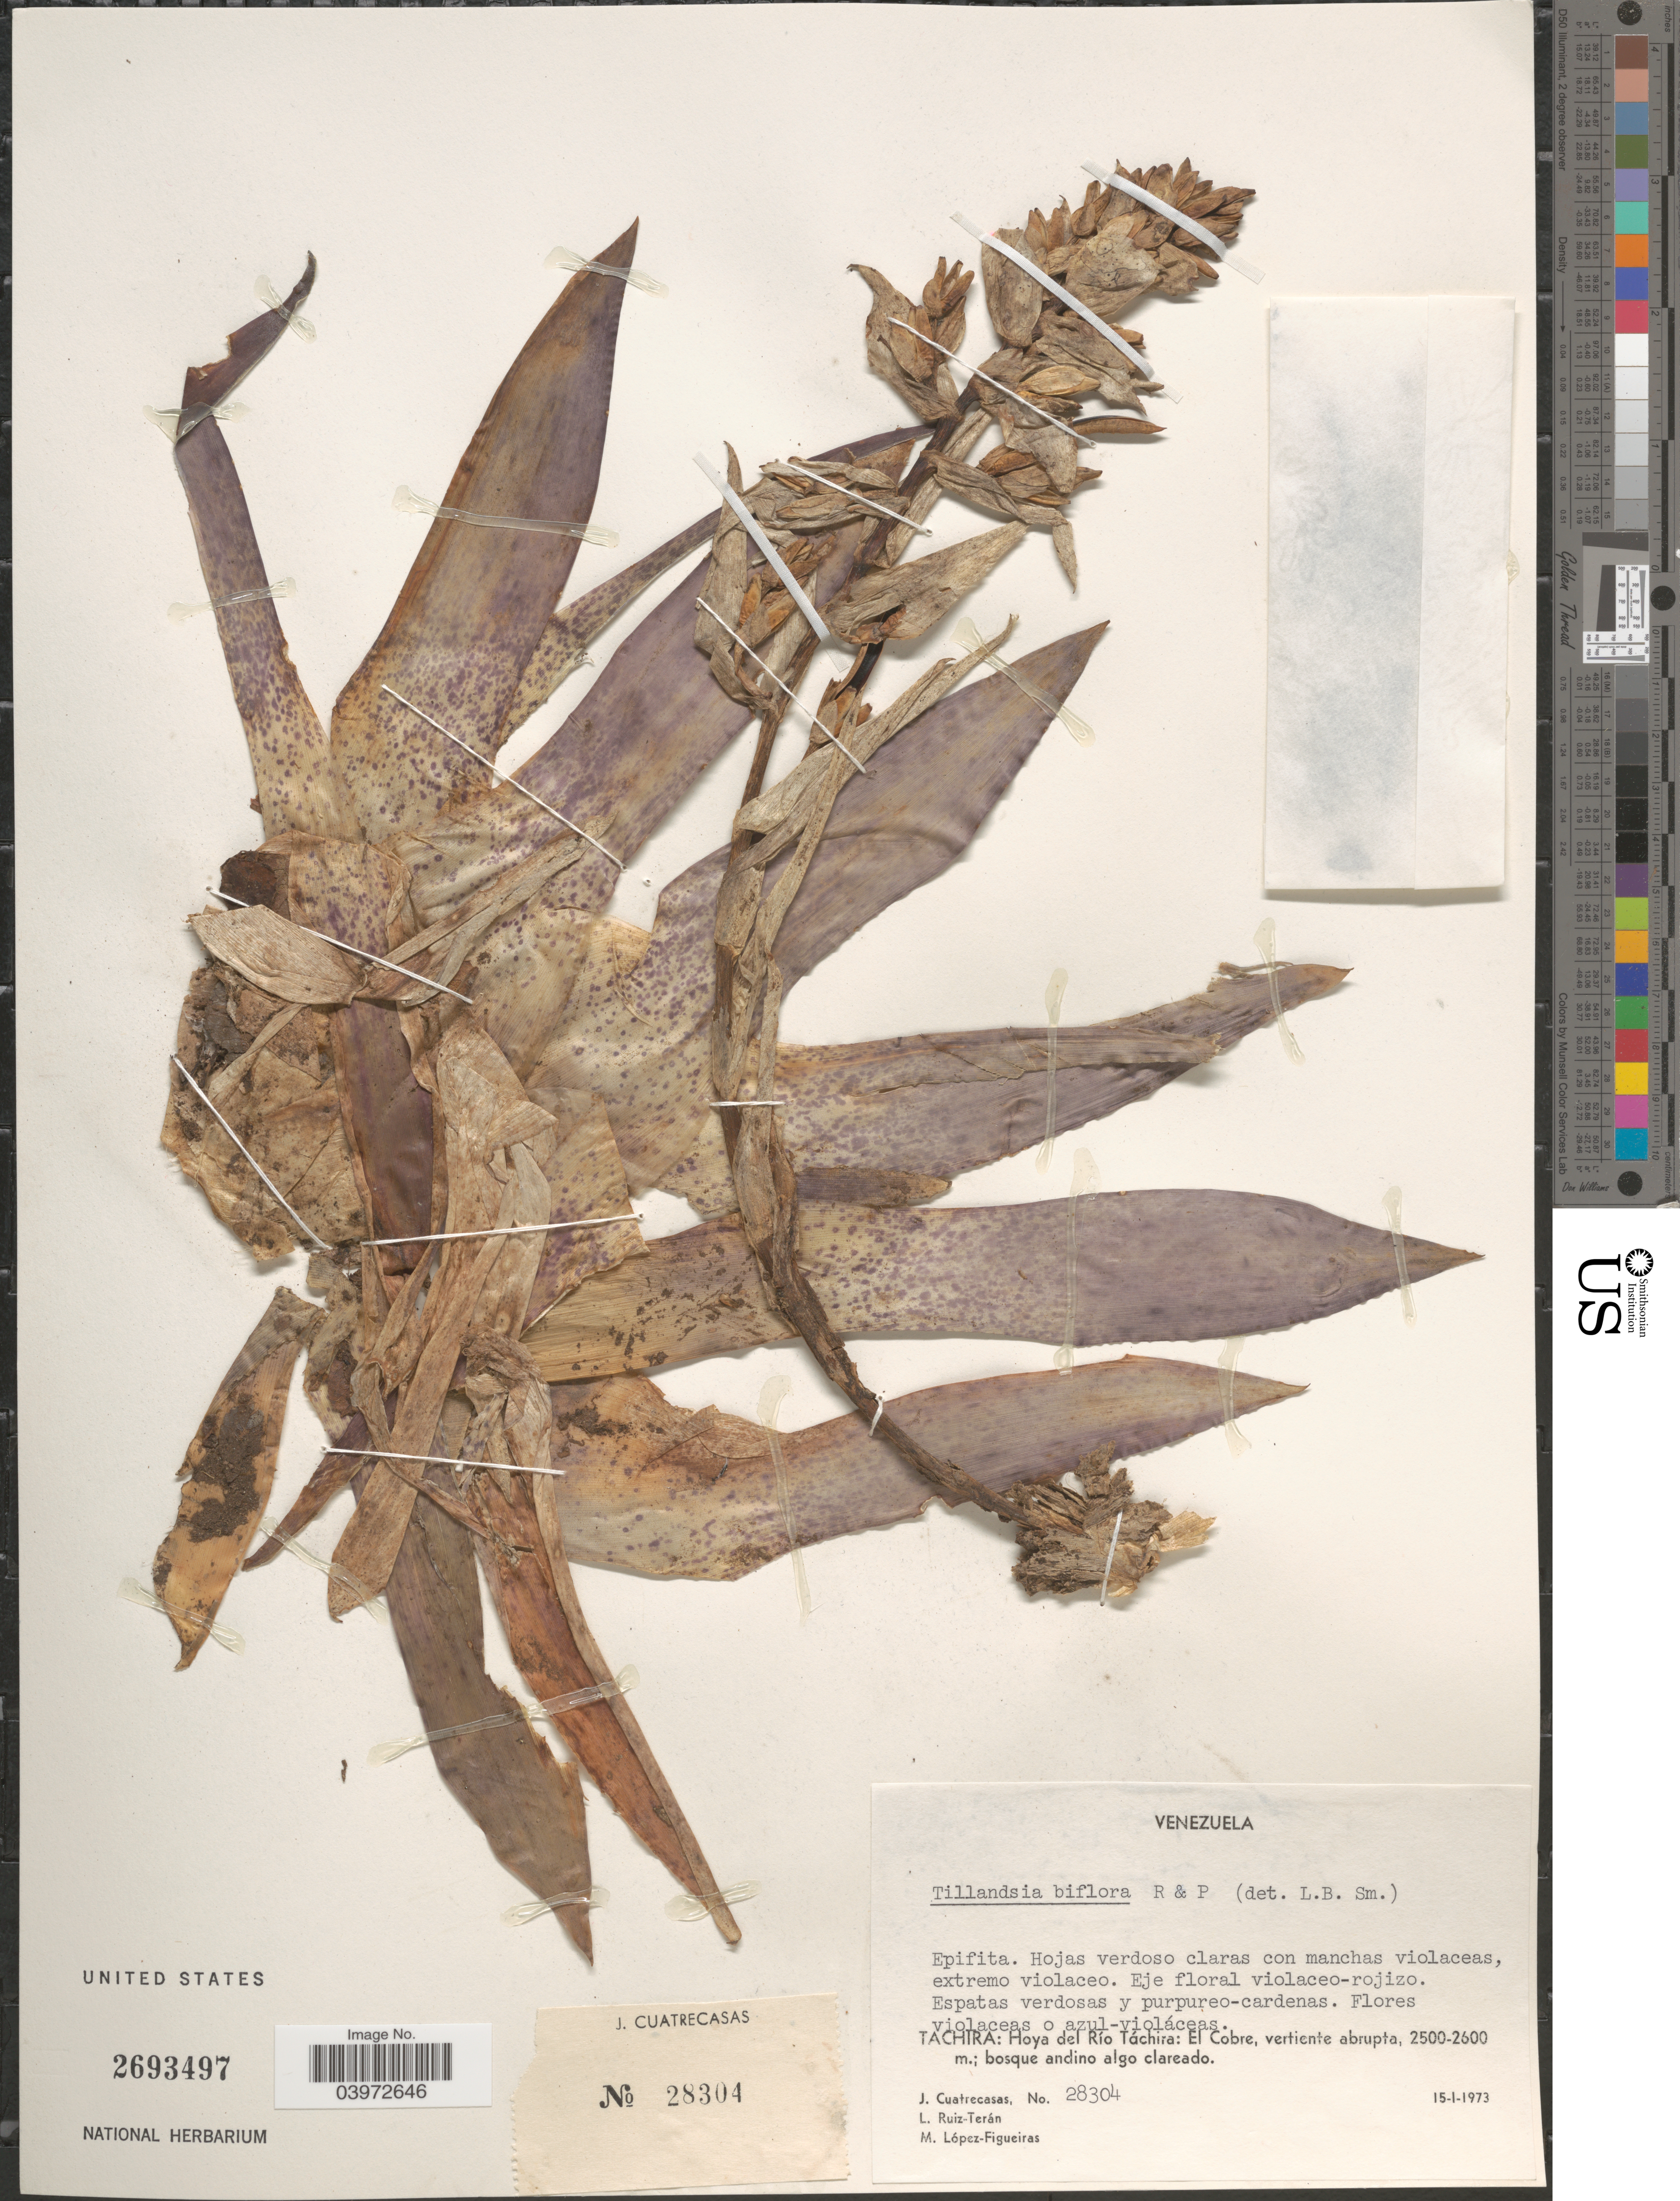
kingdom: Plantae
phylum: Tracheophyta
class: Liliopsida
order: Poales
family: Bromeliaceae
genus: Tillandsia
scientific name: Tillandsia biflora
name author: Ruiz & Pav.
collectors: J. Cuatrecasas, L. E. Ruíz-Terán & M. Lopéz-F.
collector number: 28304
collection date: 1973-01-15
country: Venezuela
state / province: Tachira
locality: Hoya del Río Táchira: El Cobre, vertiente abrupta.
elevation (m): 2500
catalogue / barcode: US 2693497